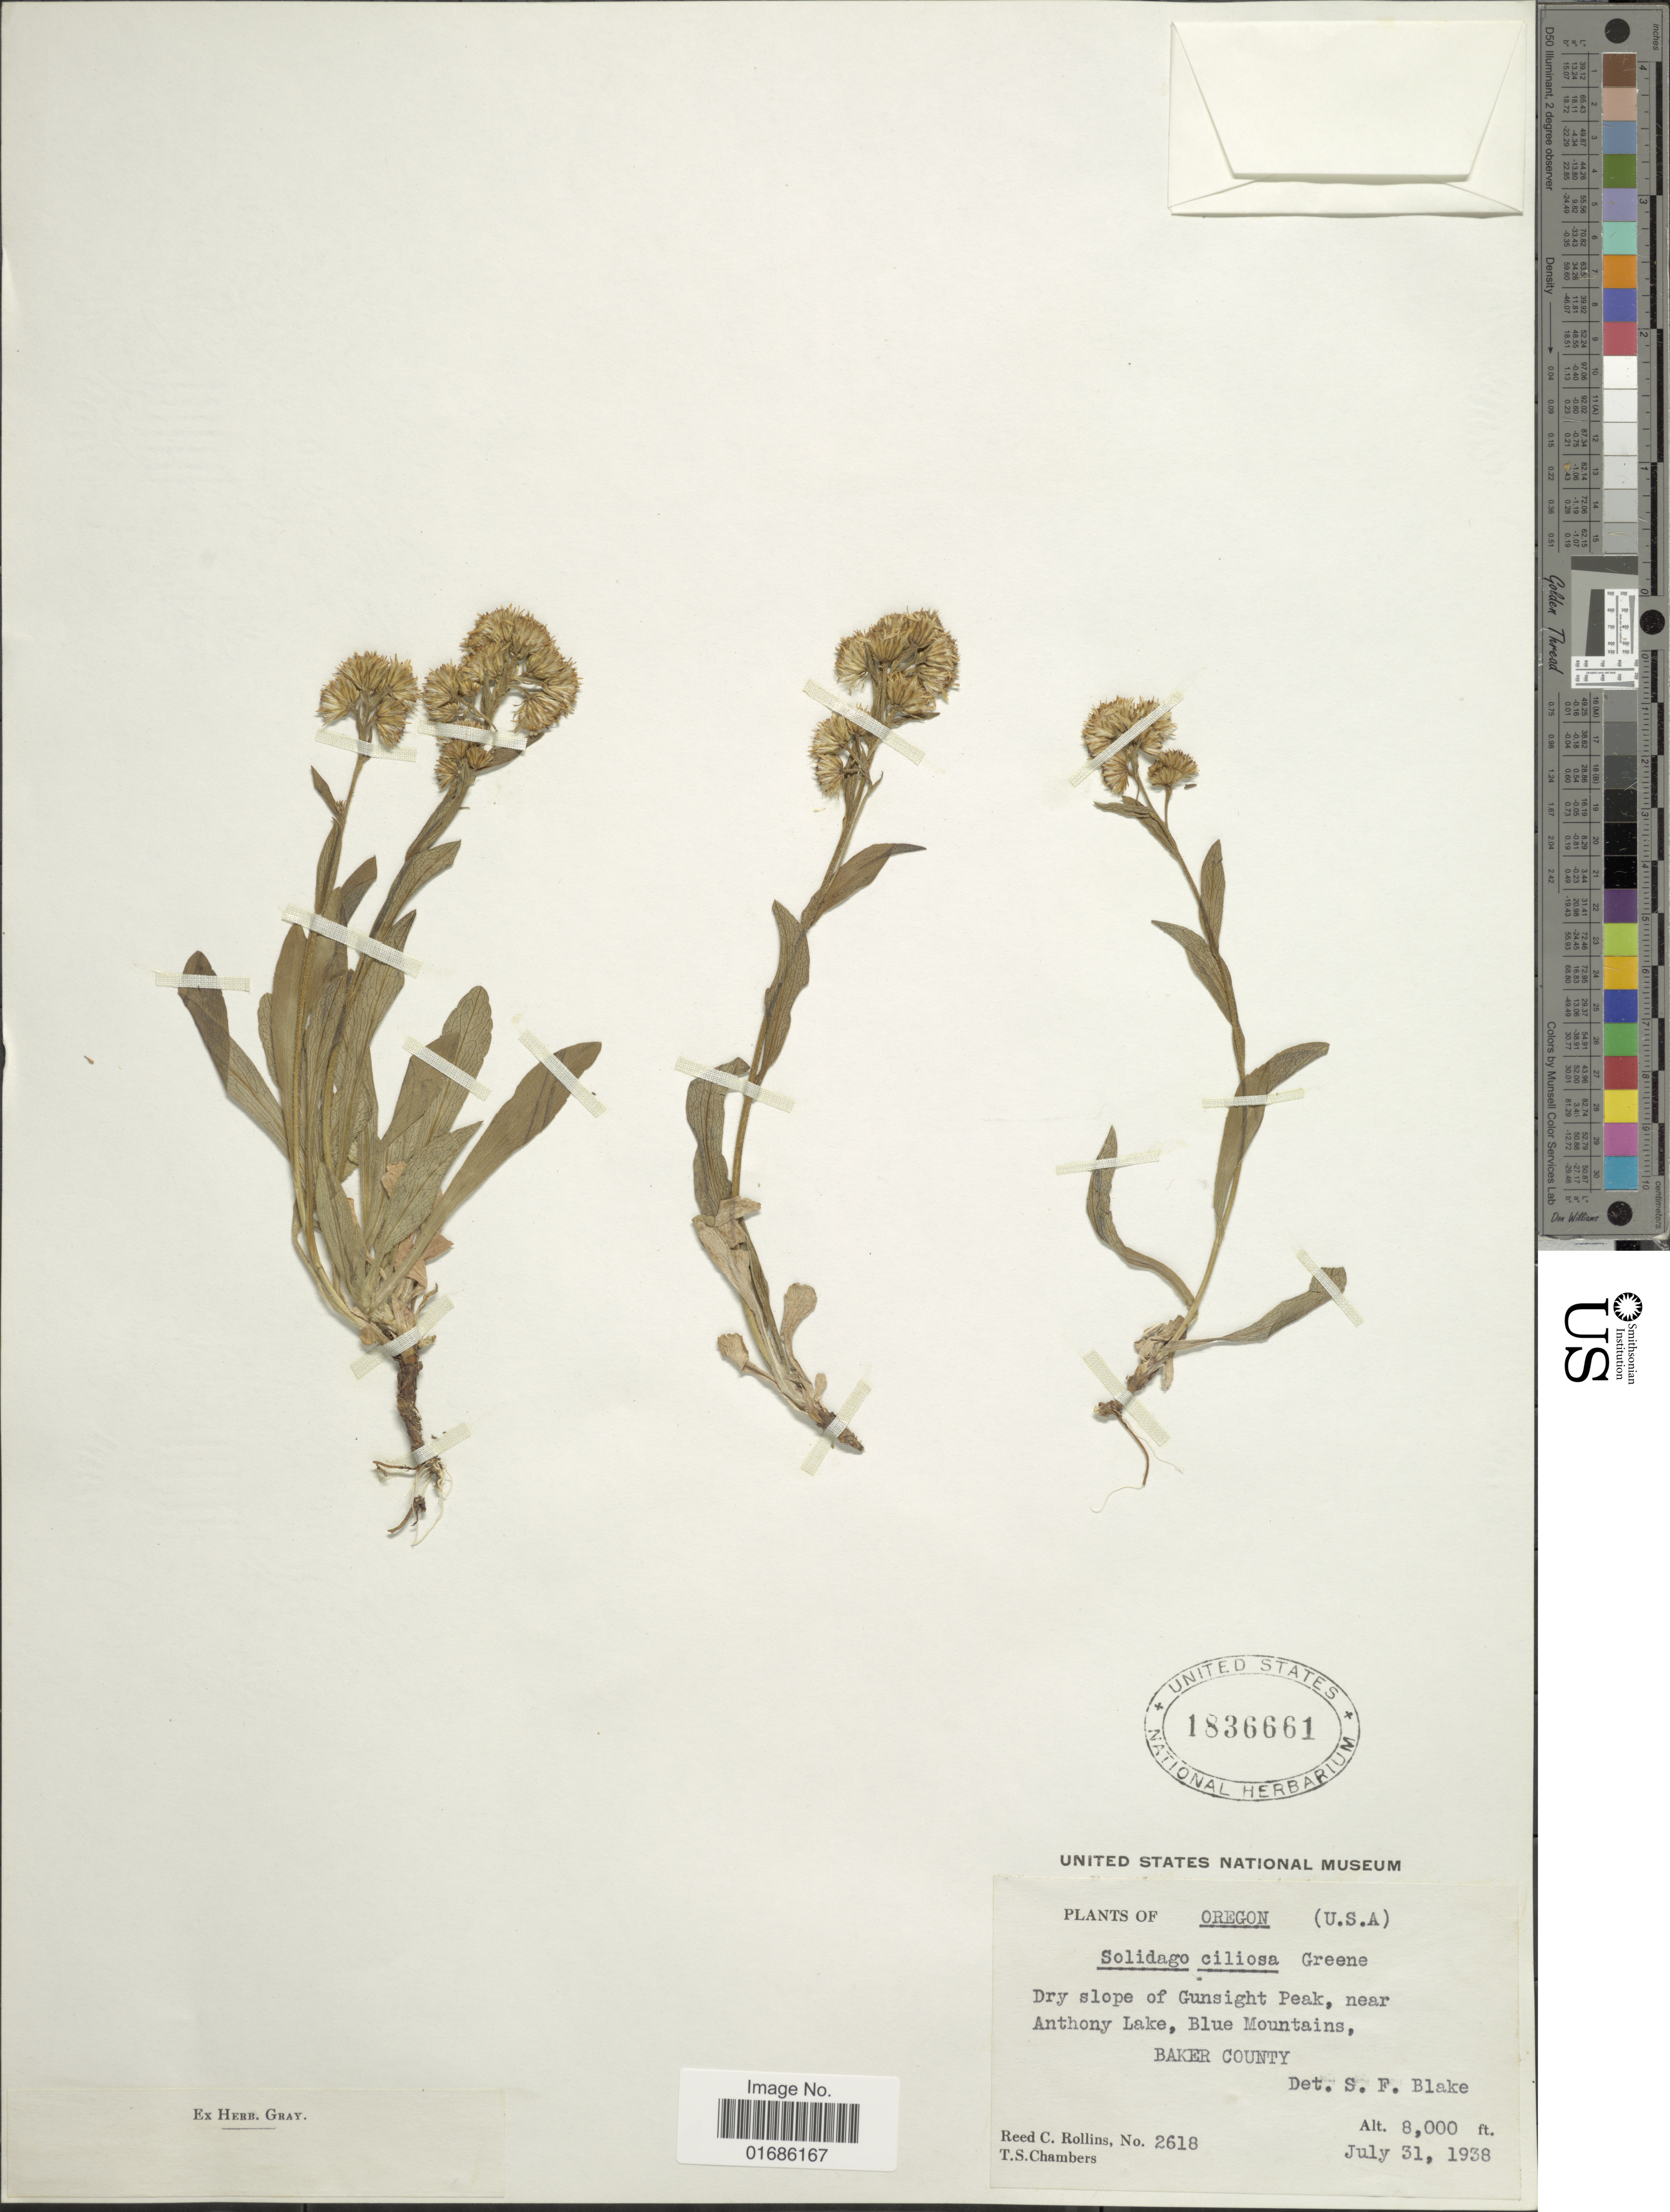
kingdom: Plantae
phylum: Tracheophyta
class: Magnoliopsida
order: Asterales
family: Asteraceae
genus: Solidago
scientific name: Solidago ciliosa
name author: Greene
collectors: R. C. Rollins & T. Chambers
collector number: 2618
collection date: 1938-07-31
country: United States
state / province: Oregon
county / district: Baker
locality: Dry slope of Gunsight Peak, near Anthony Lake, Blue Mountains, Baker County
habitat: dry slope of peak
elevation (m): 2438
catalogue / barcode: US 1836661